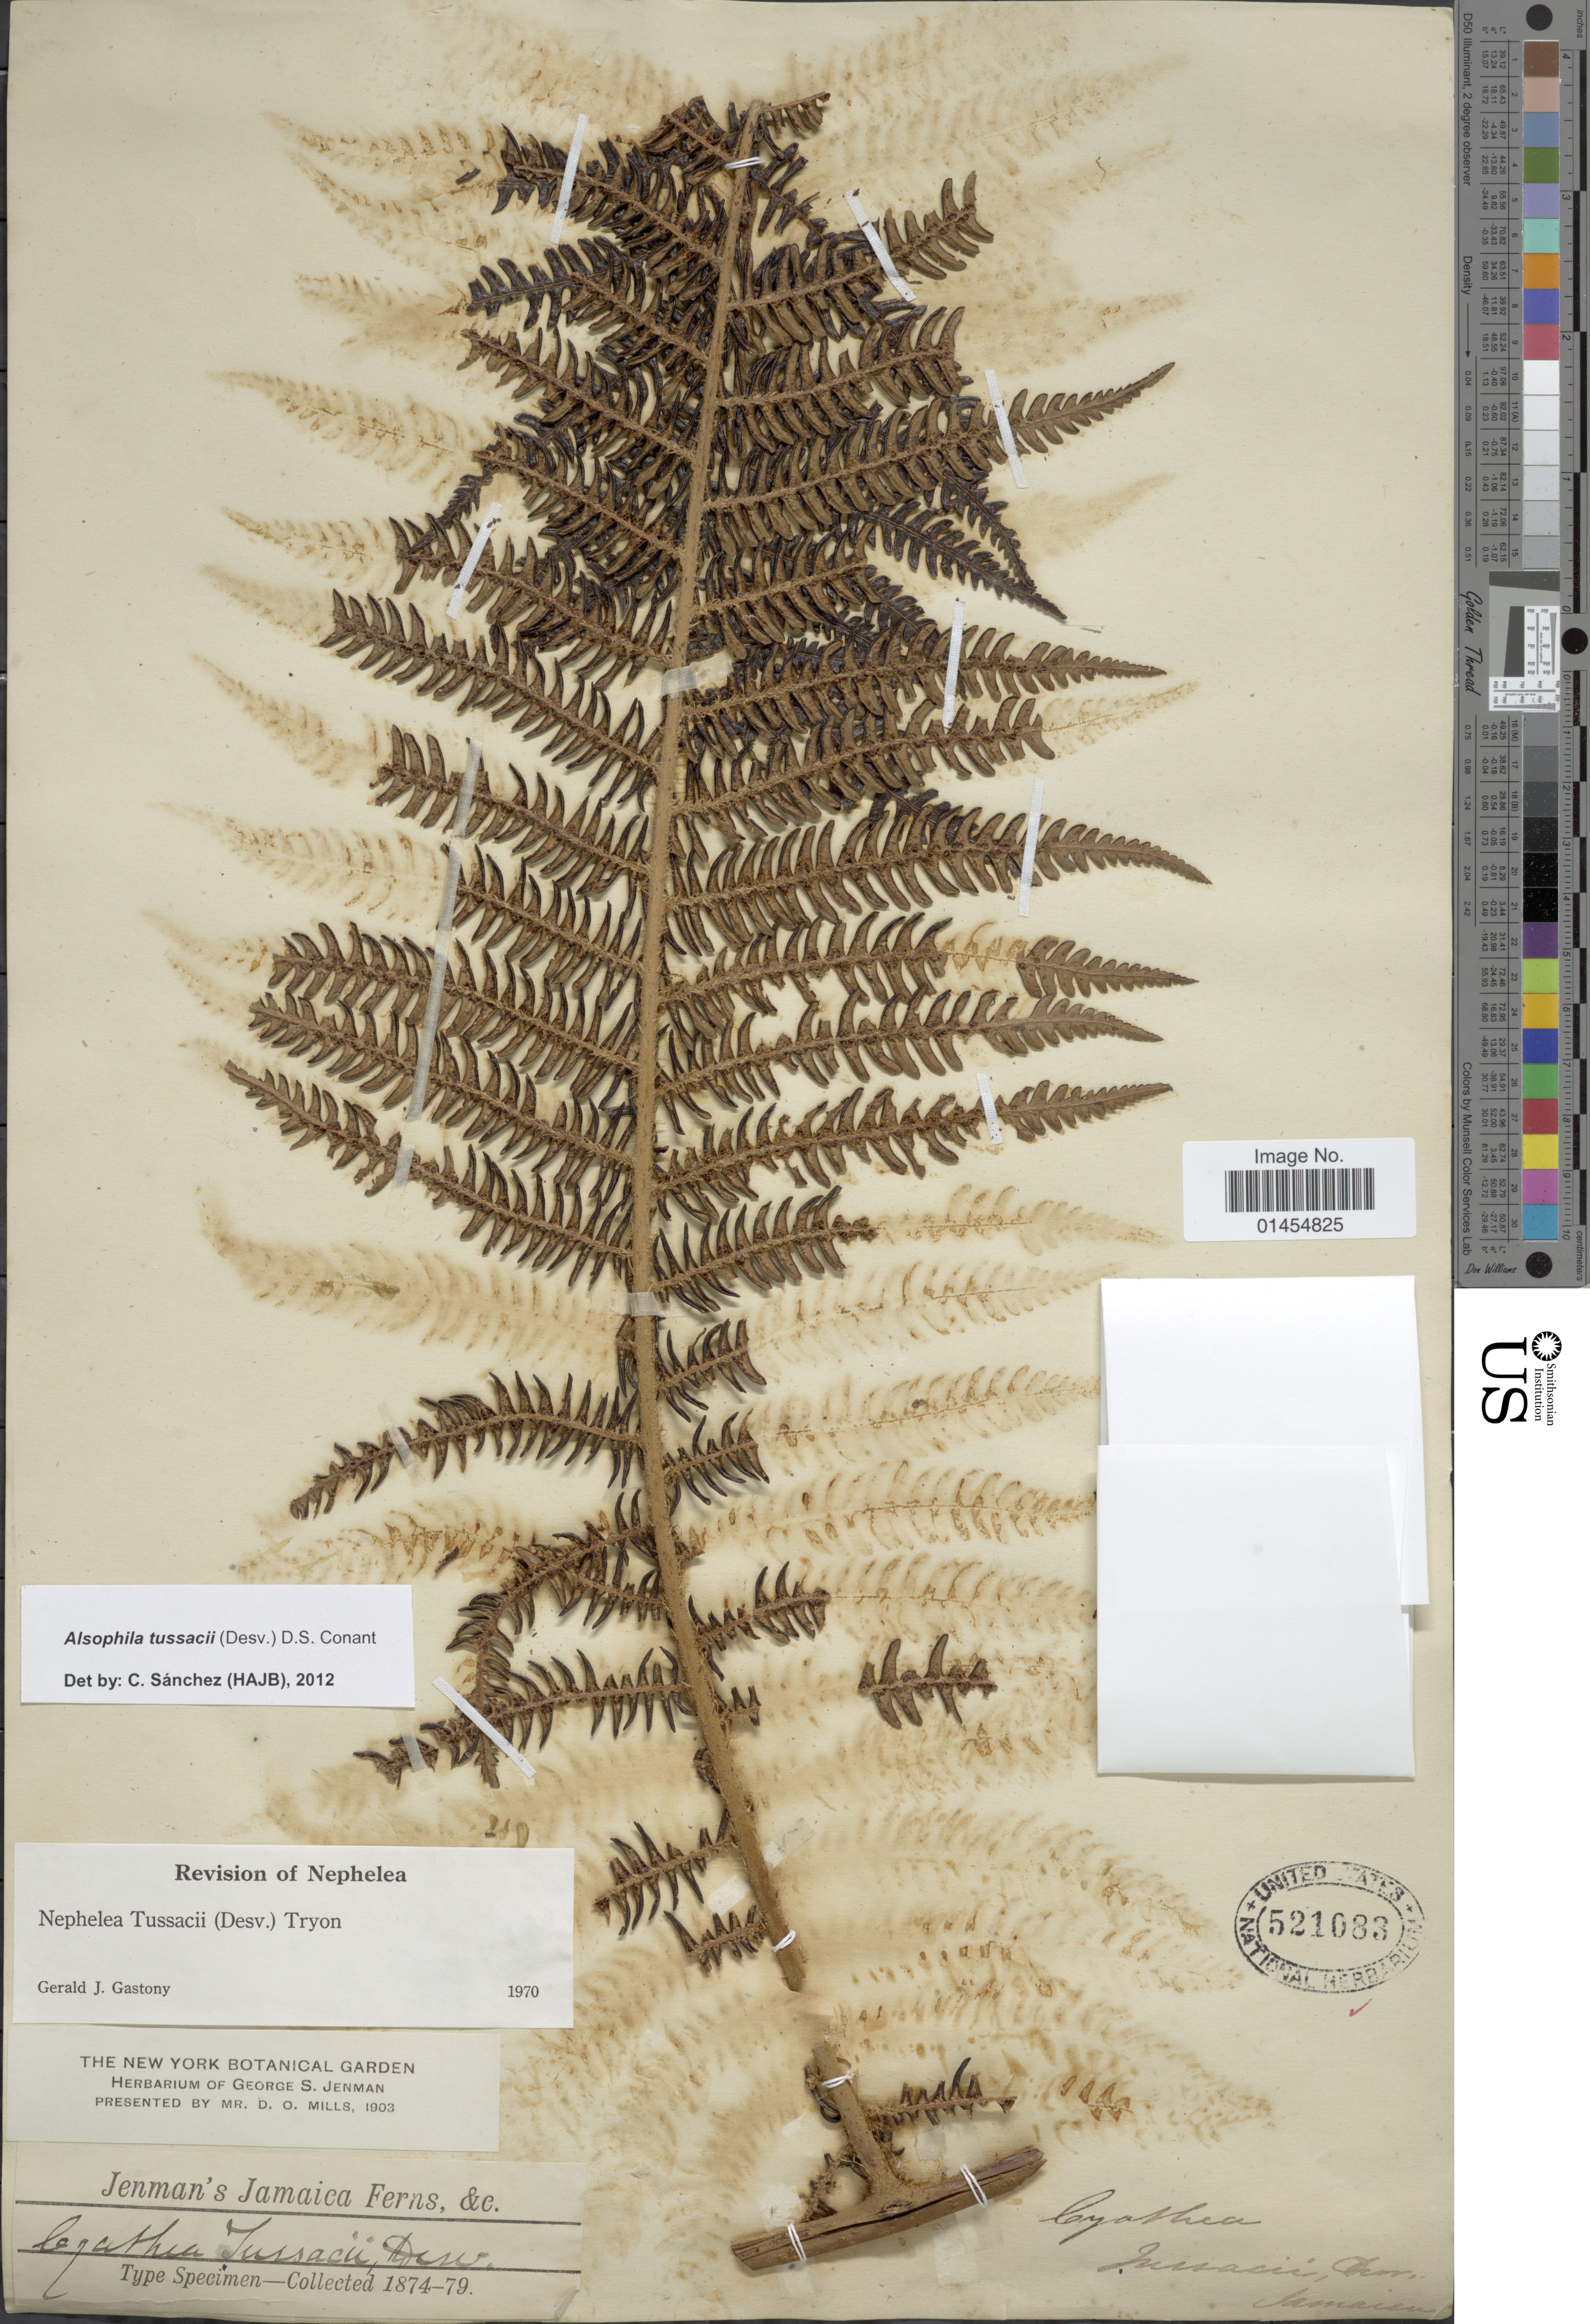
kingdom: Plantae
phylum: Tracheophyta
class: Polypodiopsida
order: Cyatheales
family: Cyatheaceae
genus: Alsophila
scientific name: Alsophila tussacii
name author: (Desv.) D.S. Conant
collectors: -. Jenman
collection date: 1874/1879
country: Jamaica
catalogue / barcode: US 521083